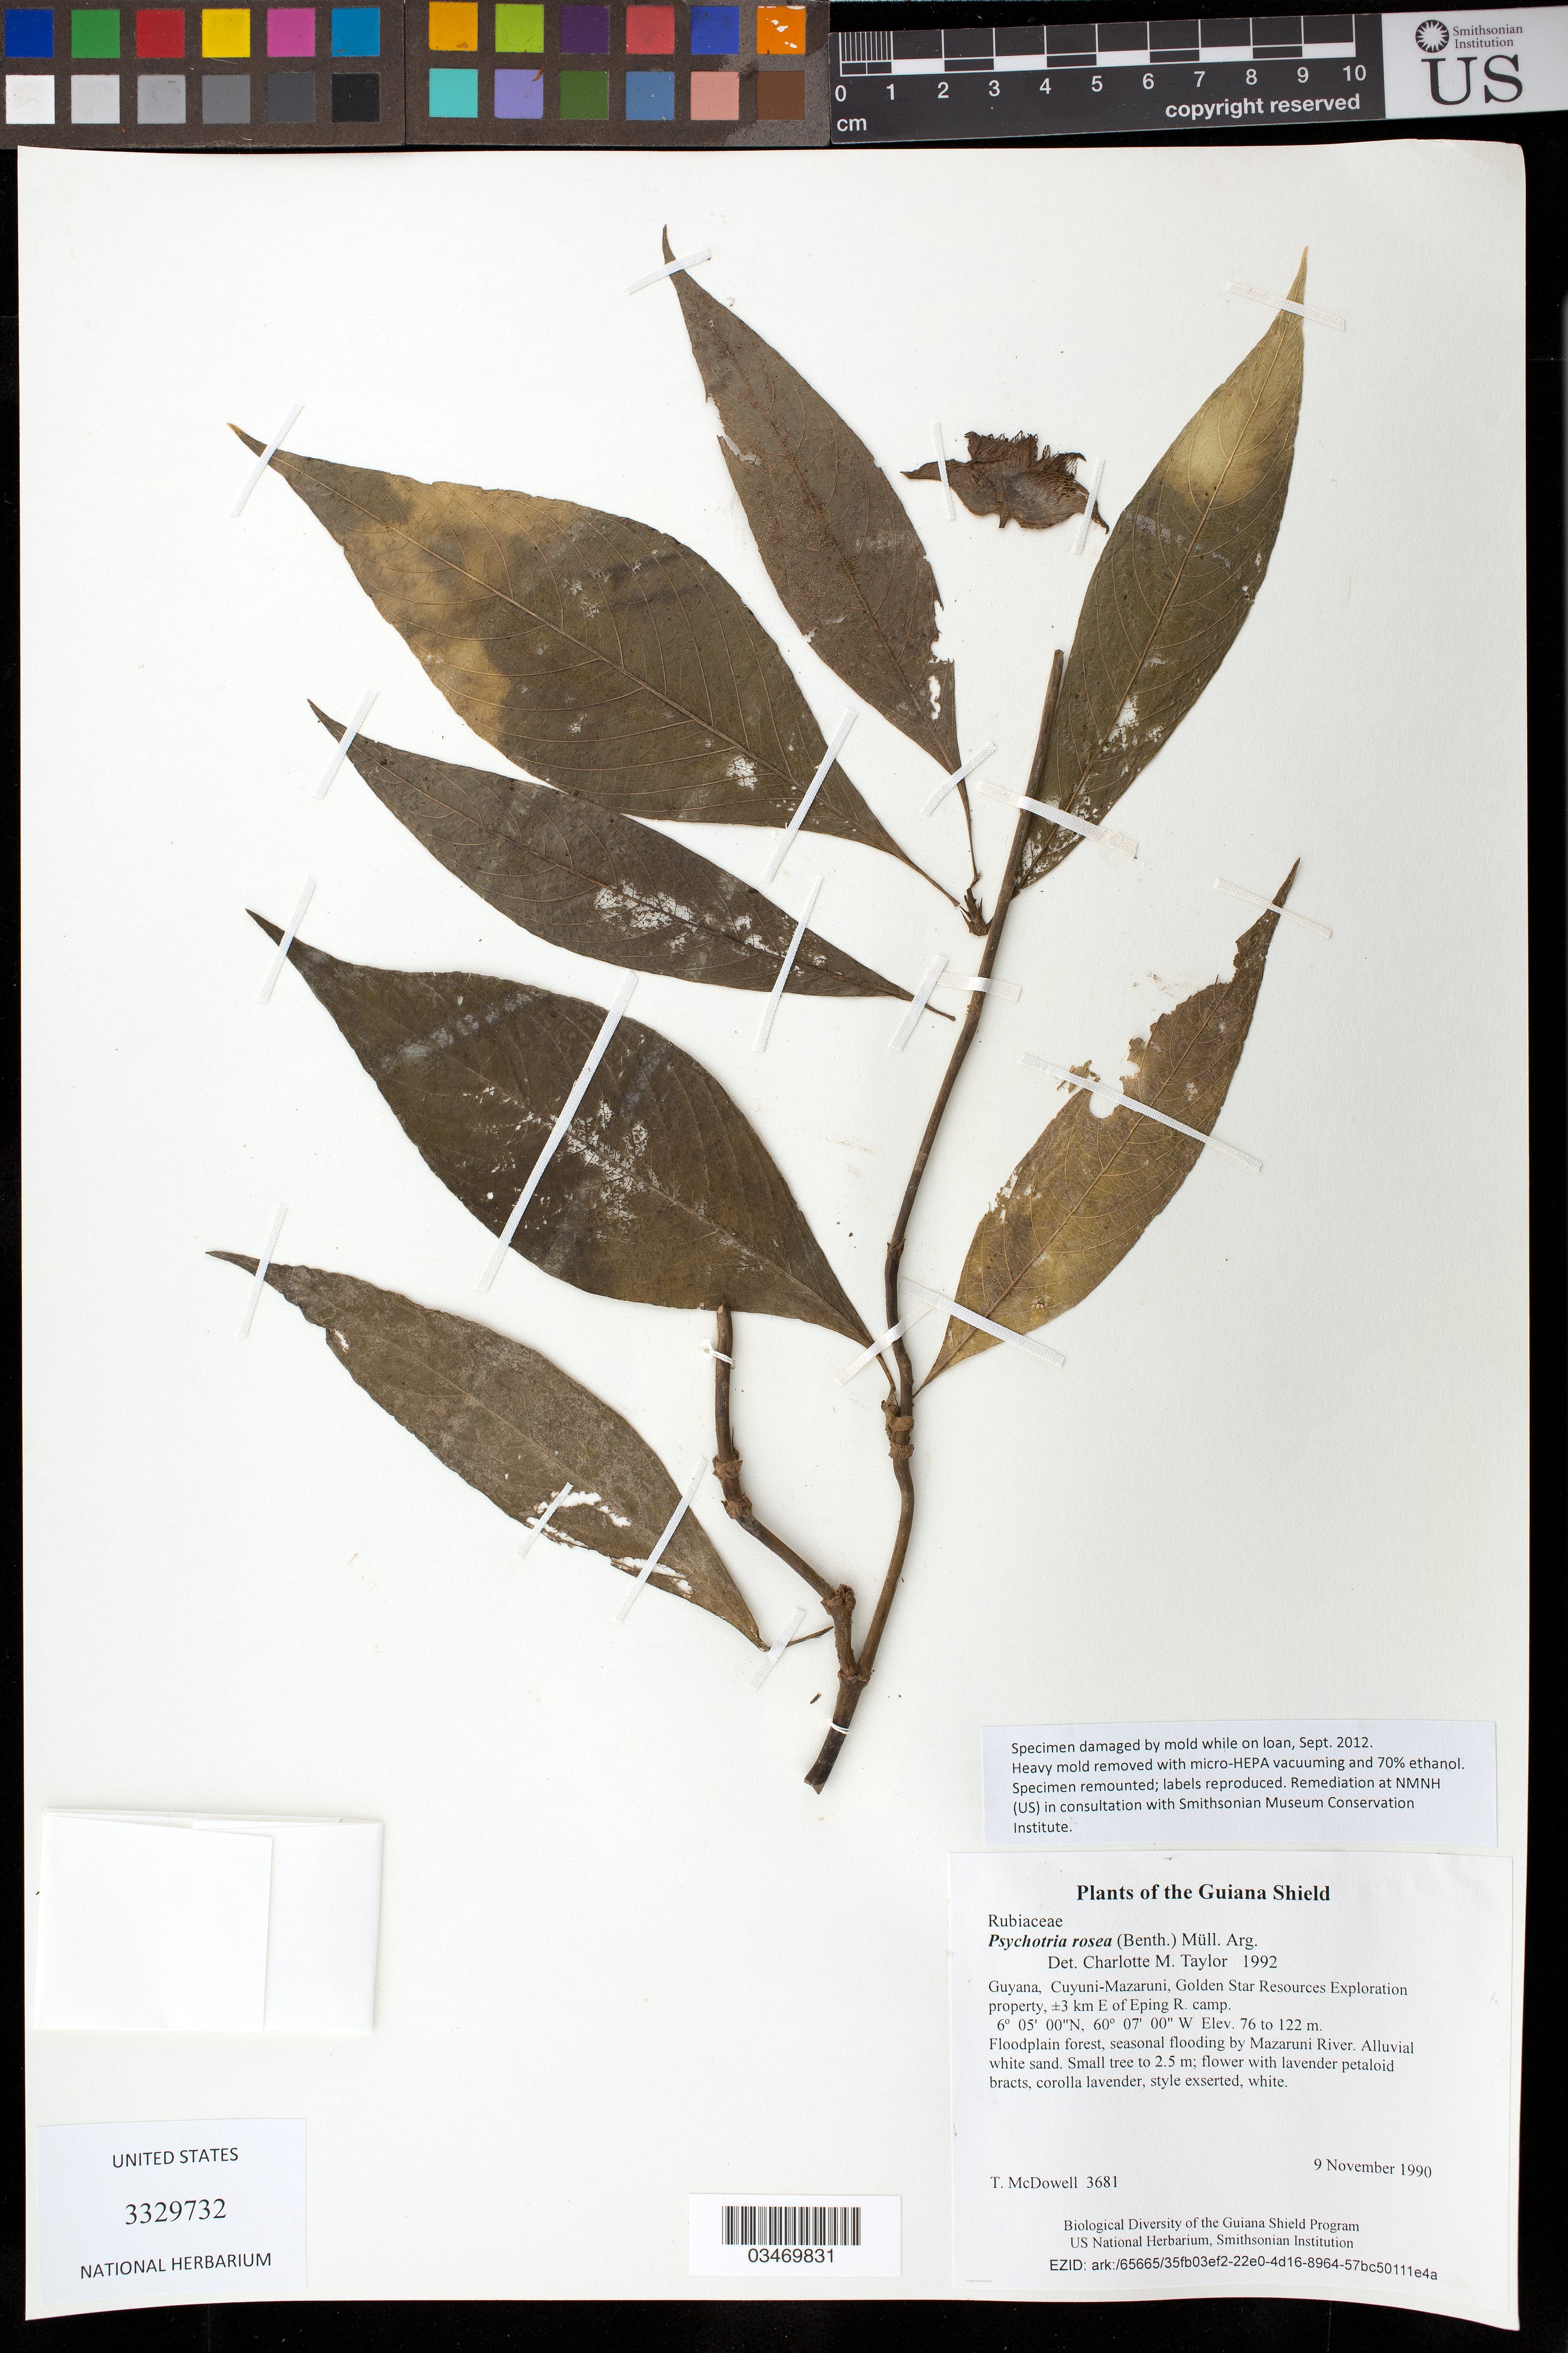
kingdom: Plantae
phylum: Tracheophyta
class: Magnoliopsida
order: Gentianales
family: Rubiaceae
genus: Psychotria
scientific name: Psychotria rosea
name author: (Benth.) Müll. Arg.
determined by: Taylor, Charlotte M.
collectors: T. McDowell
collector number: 3681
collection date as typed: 9 November 1990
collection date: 1990-11-09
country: Guyana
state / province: Cuyuni-Mazaruni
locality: Golden Star Resources Exploration property, ±3 km E of Eping R. camp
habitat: Floodplain forest, seasonal flooding by Mazaruni River. Alluvial white sand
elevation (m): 76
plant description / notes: Distribution: Specimen damaged by mold while on loan, Sept. 2012. Heavy mold removed with micro-HEPA vacuuming and 70% ethanol. Specimen remounted; labels reproduced. Remediation at NMNH (US) in consultation with Smithsonian Museum Conservation Institute.Distribution:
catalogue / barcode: US 3329732